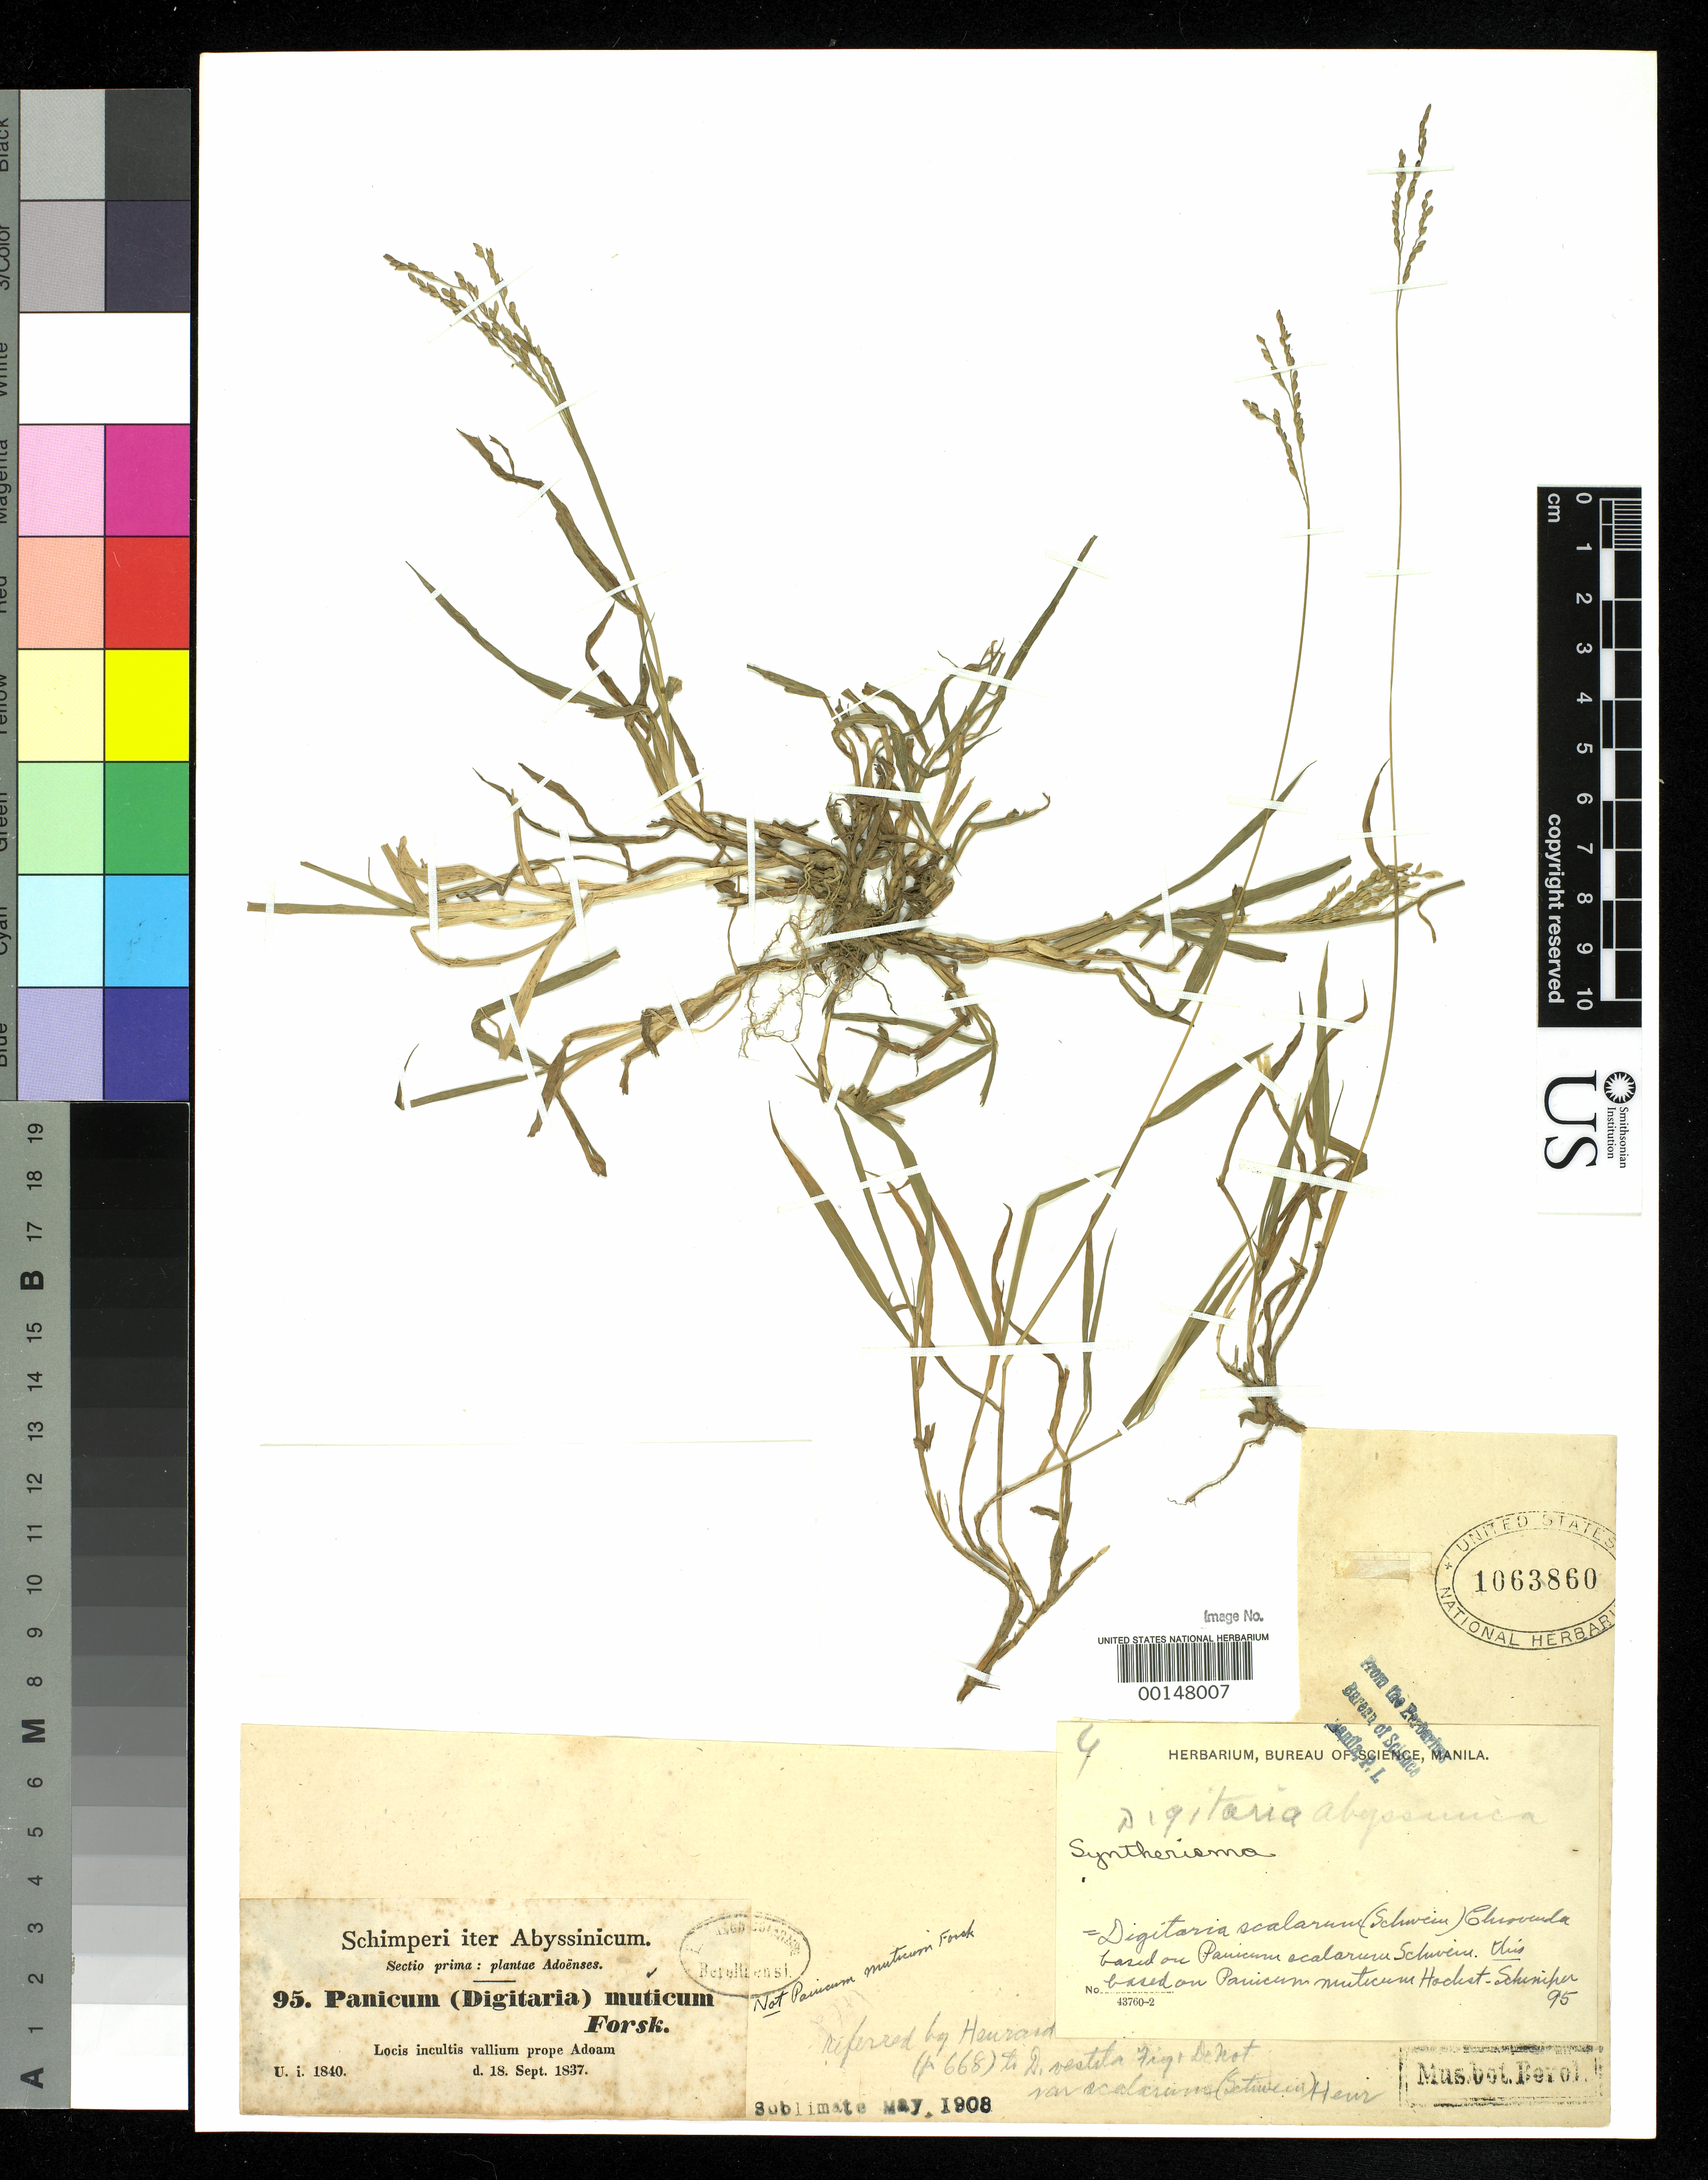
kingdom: Plantae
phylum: Tracheophyta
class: Liliopsida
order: Poales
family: Poaceae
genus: Panicum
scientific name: Panicum scalarum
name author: Schweinf.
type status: Isosyntype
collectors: G. W. Schimper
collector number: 95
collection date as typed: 18 Sep 1837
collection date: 1837-09-18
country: Ethiopia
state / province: Tigray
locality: Adoam.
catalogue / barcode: US 1063860